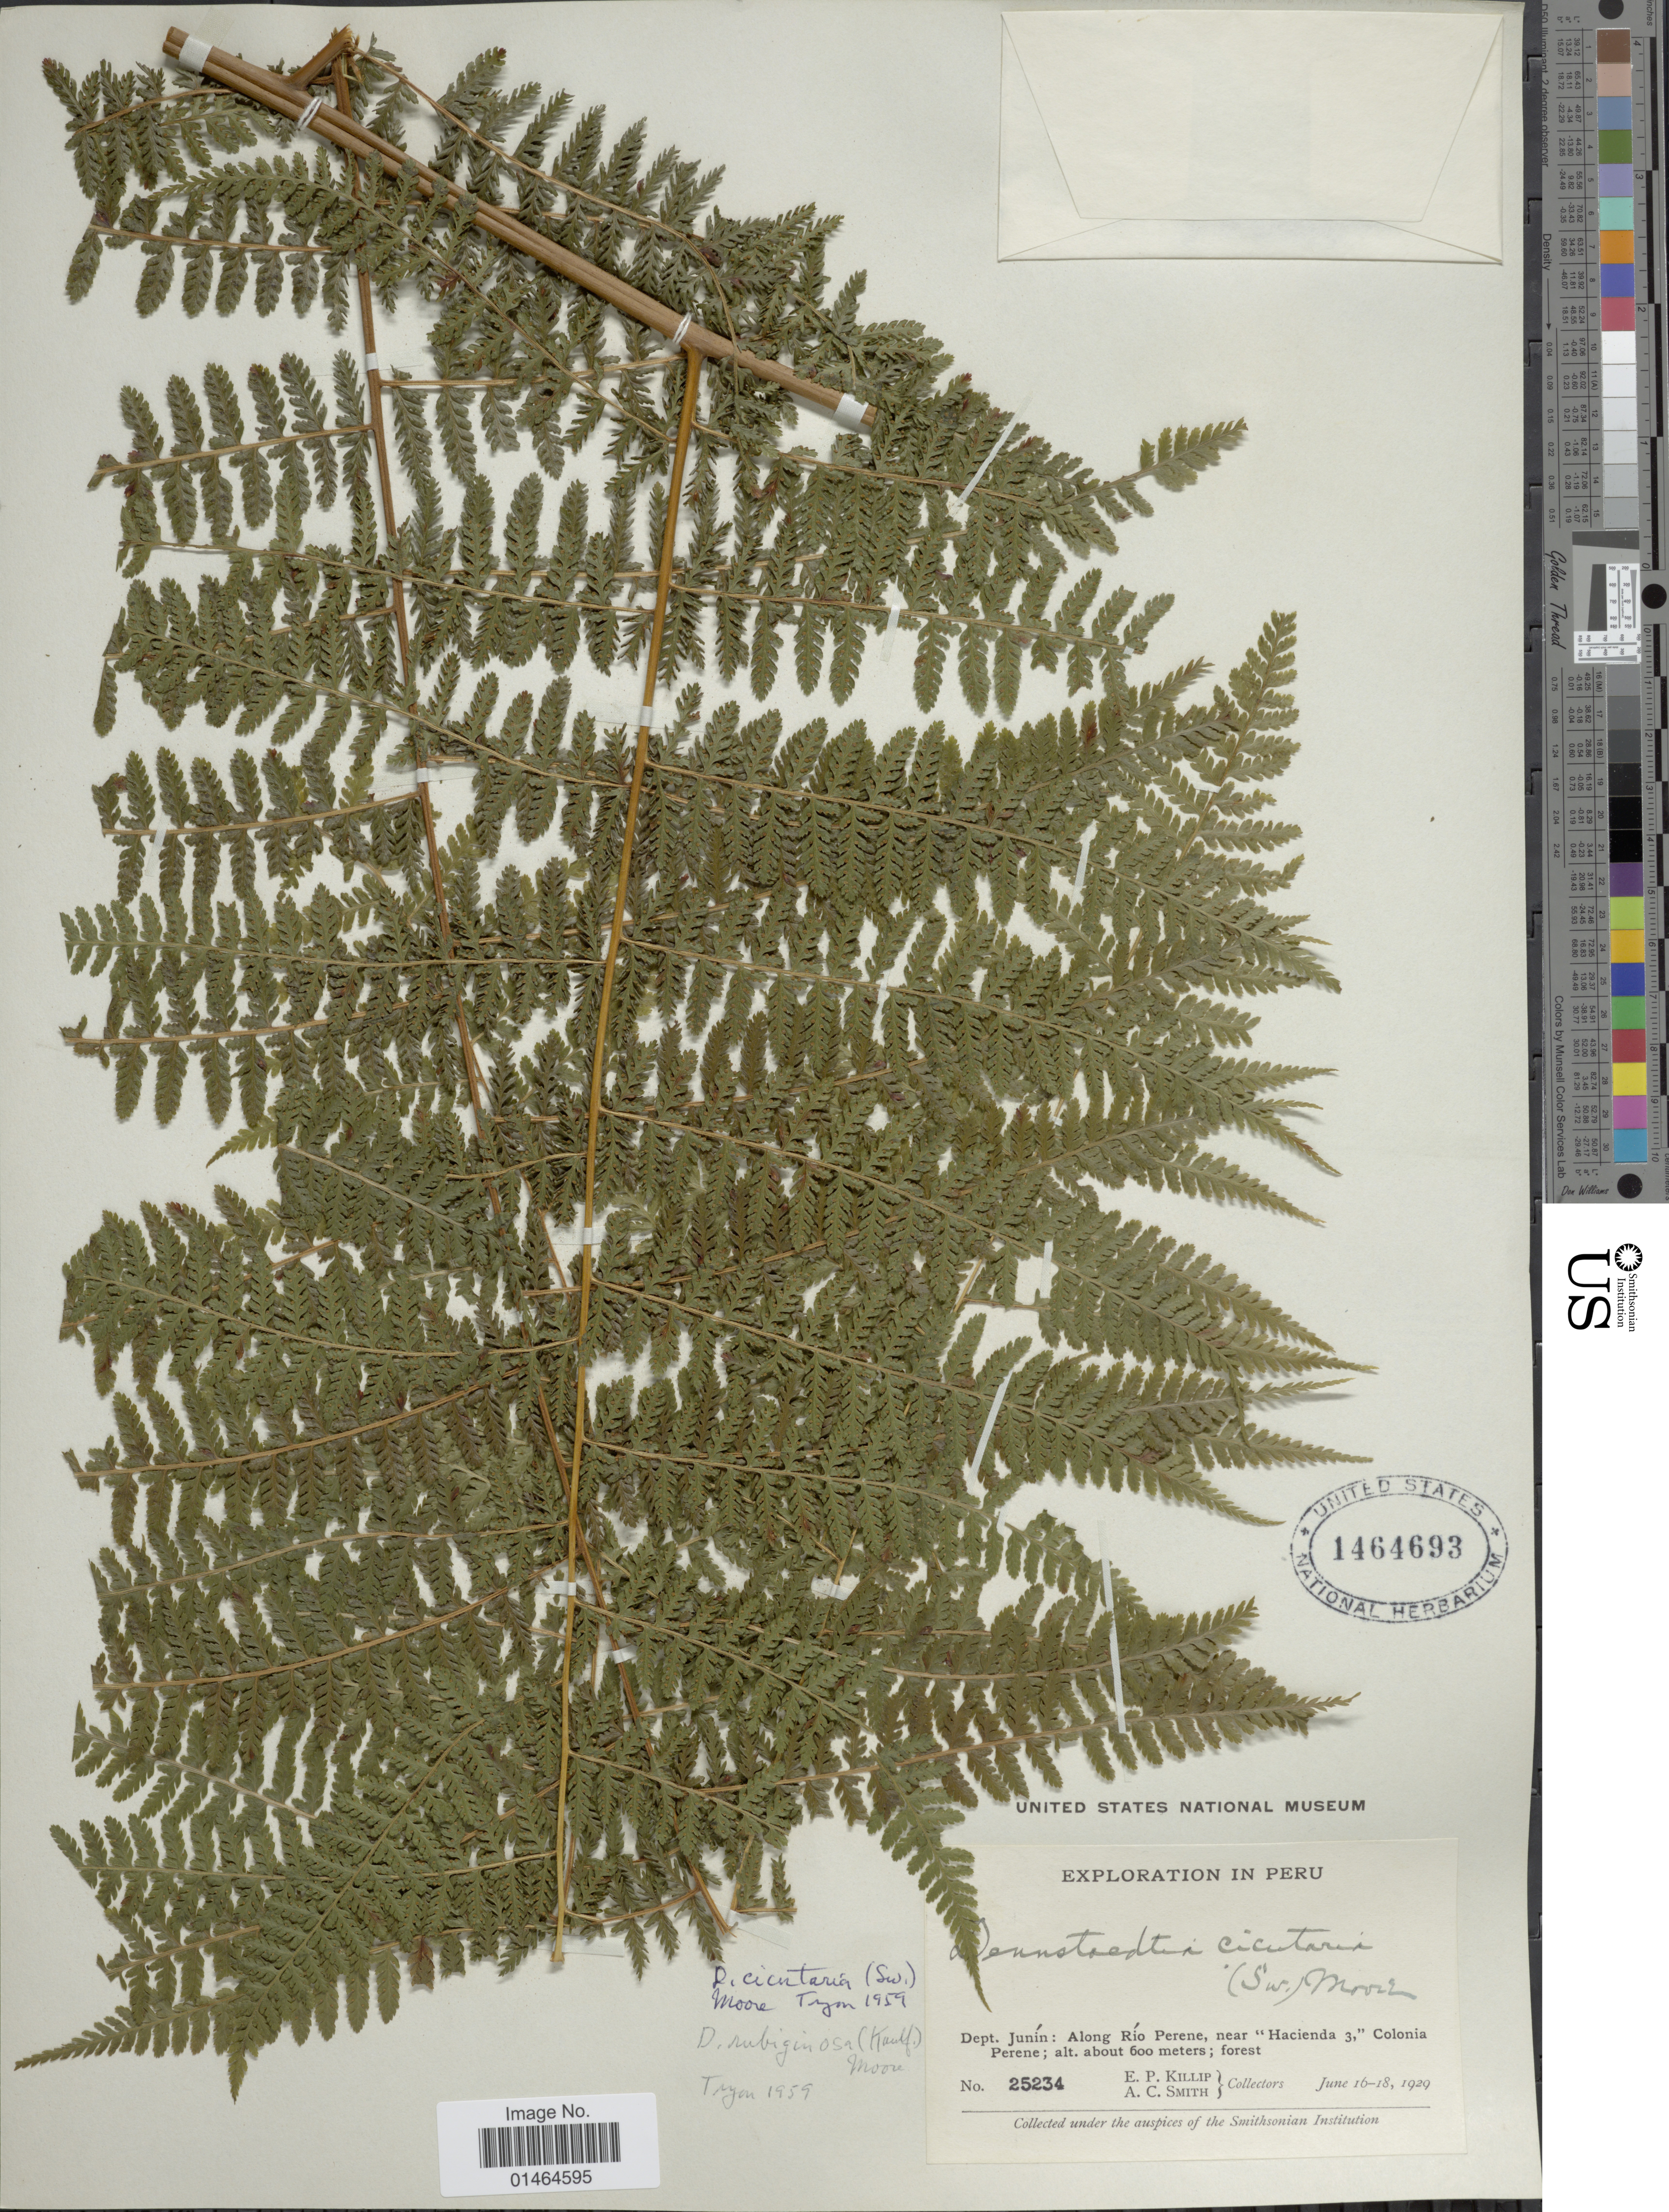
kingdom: Plantae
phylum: Tracheophyta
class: Polypodiopsida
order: Polypodiales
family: Dennstaedtiaceae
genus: Dennstaedtia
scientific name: Dennstaedtia cicutaria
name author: (Sw.) T. Moore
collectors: E. P. Killip & A. C. Smith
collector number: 25234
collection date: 1929-06-16/1929-06-18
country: Peru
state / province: Junín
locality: Along Río Perene, near "Hacienda 3", Colonia Perene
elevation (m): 600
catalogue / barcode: US 1464693